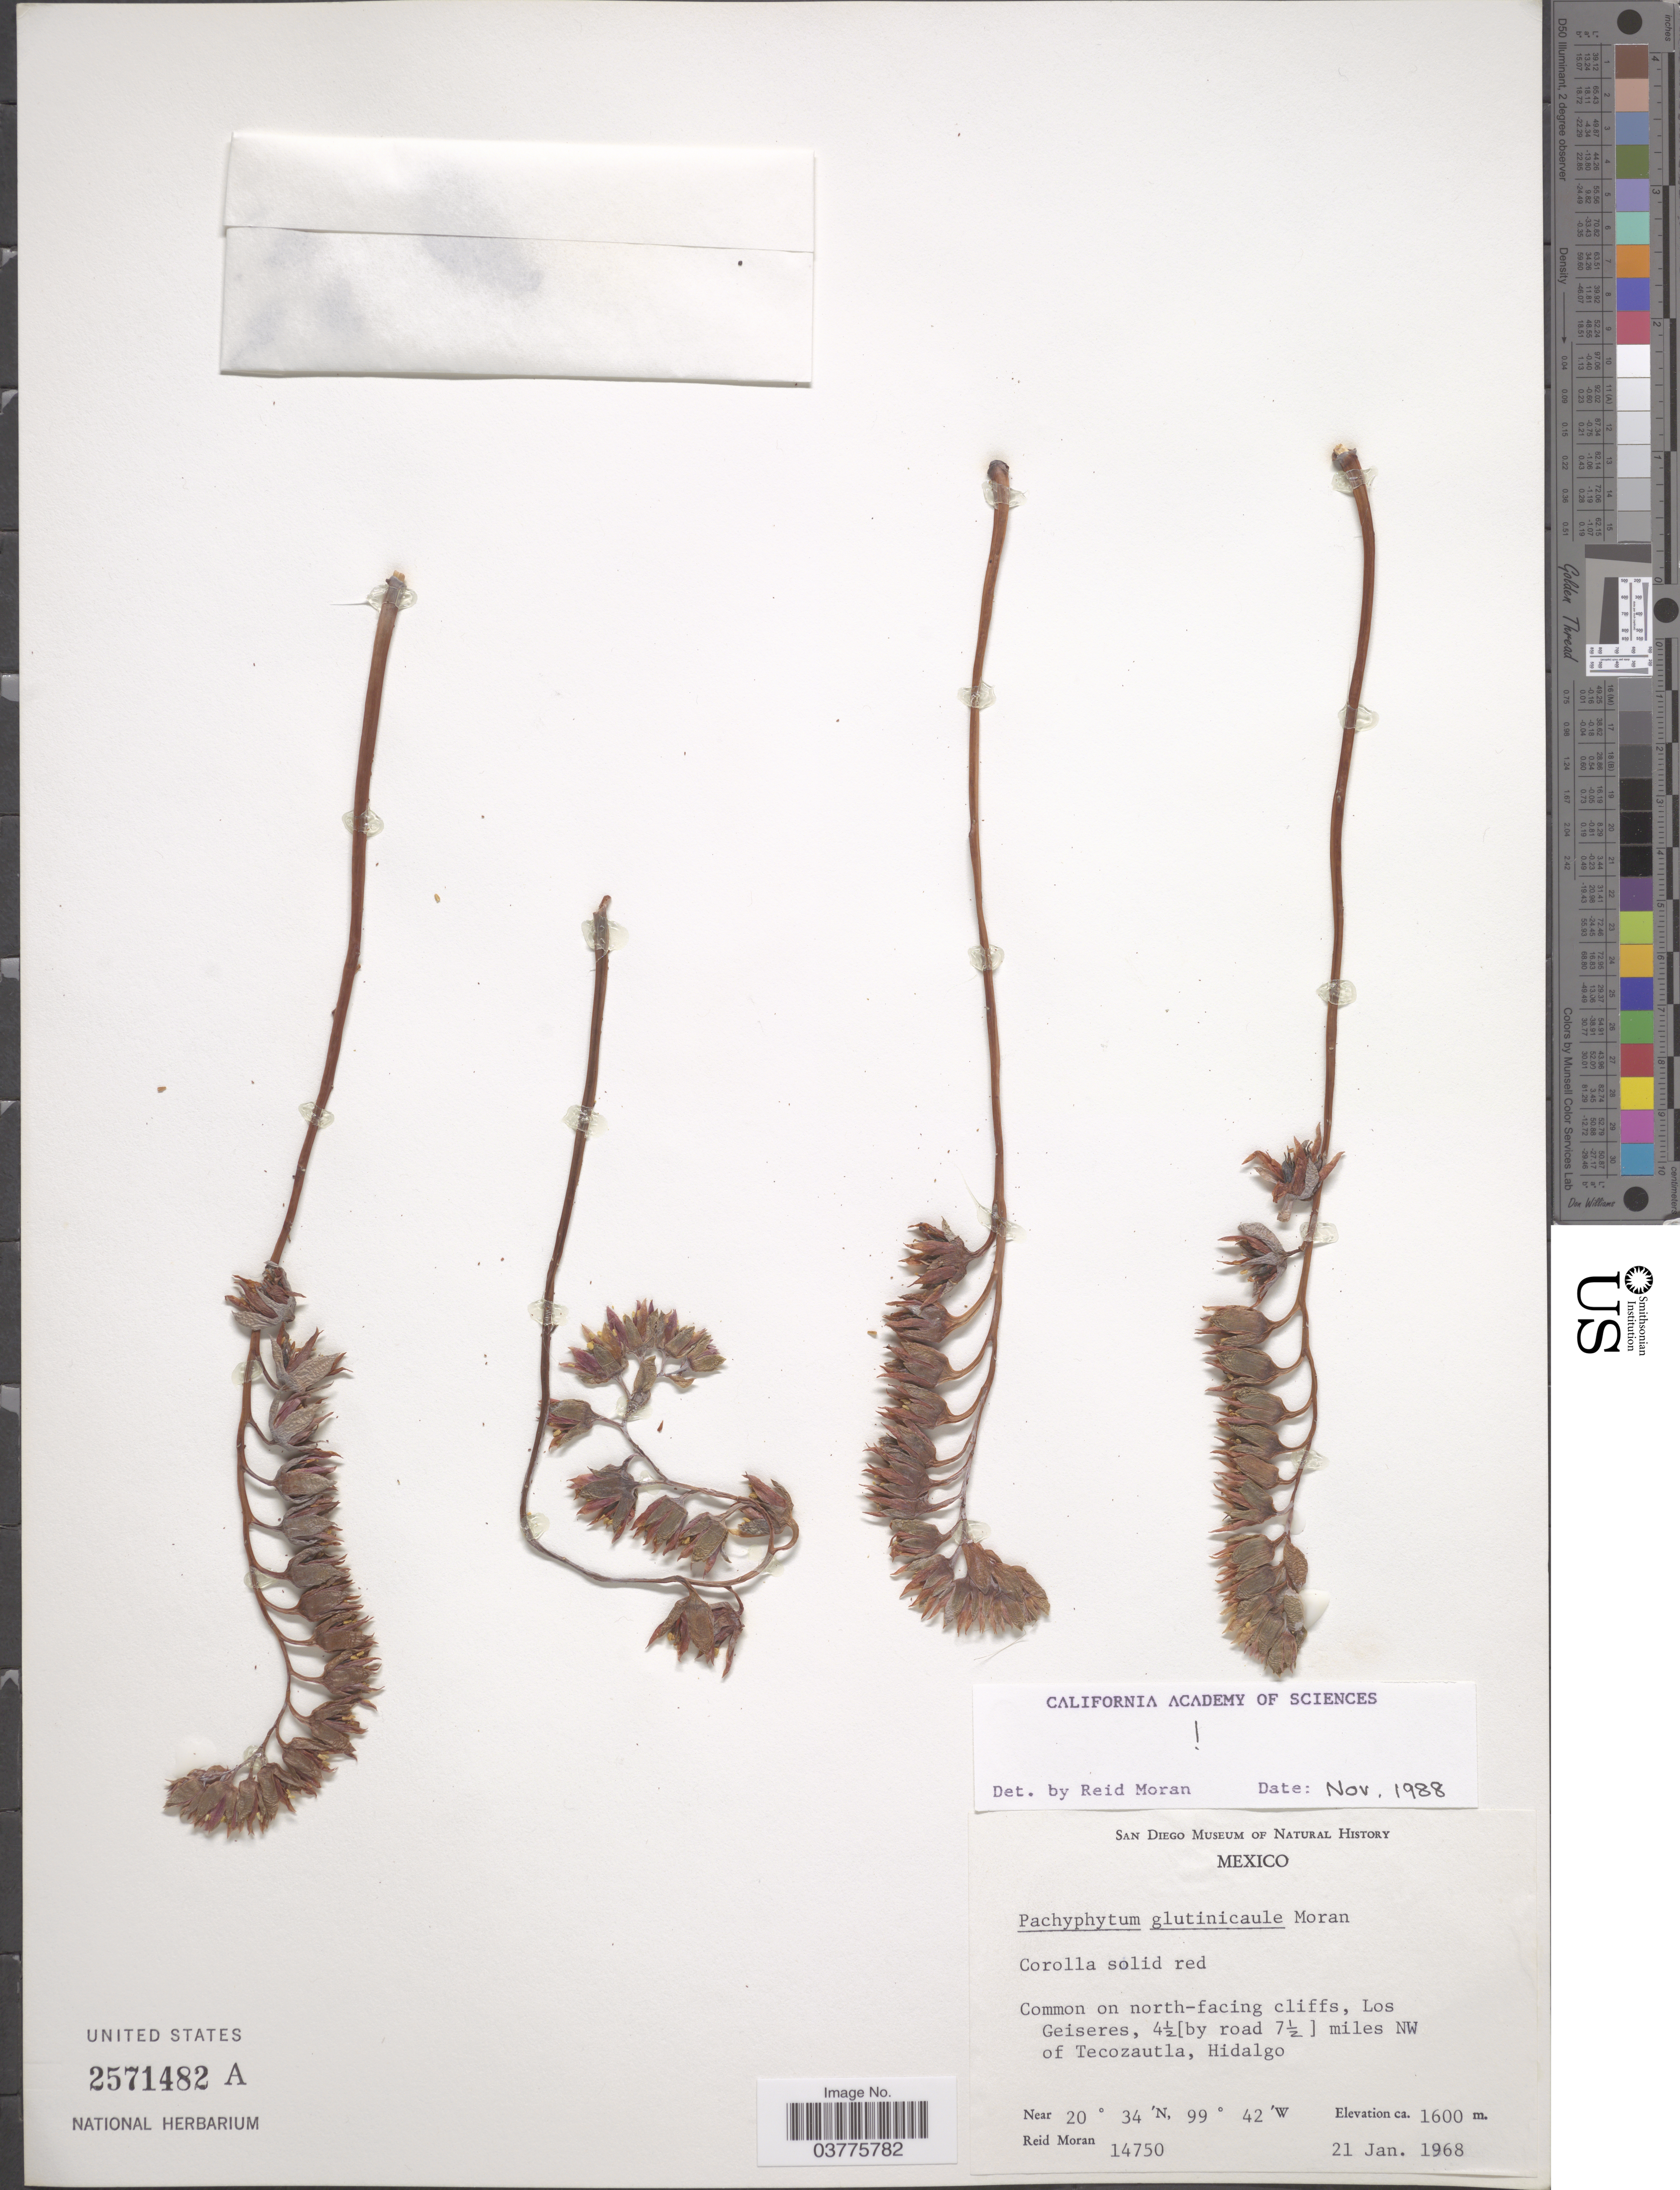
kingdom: Plantae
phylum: Tracheophyta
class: Magnoliopsida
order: Saxifragales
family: Crassulaceae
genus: Pachyphytum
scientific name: Pachyphytum glutinicaule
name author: Moran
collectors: R. Moran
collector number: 14750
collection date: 1968-01-21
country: Mexico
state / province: Hidalgo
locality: Los Geiseres, 4½ [by road 7½] miles NW of Tecozautla.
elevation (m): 1600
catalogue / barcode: US 2571482A